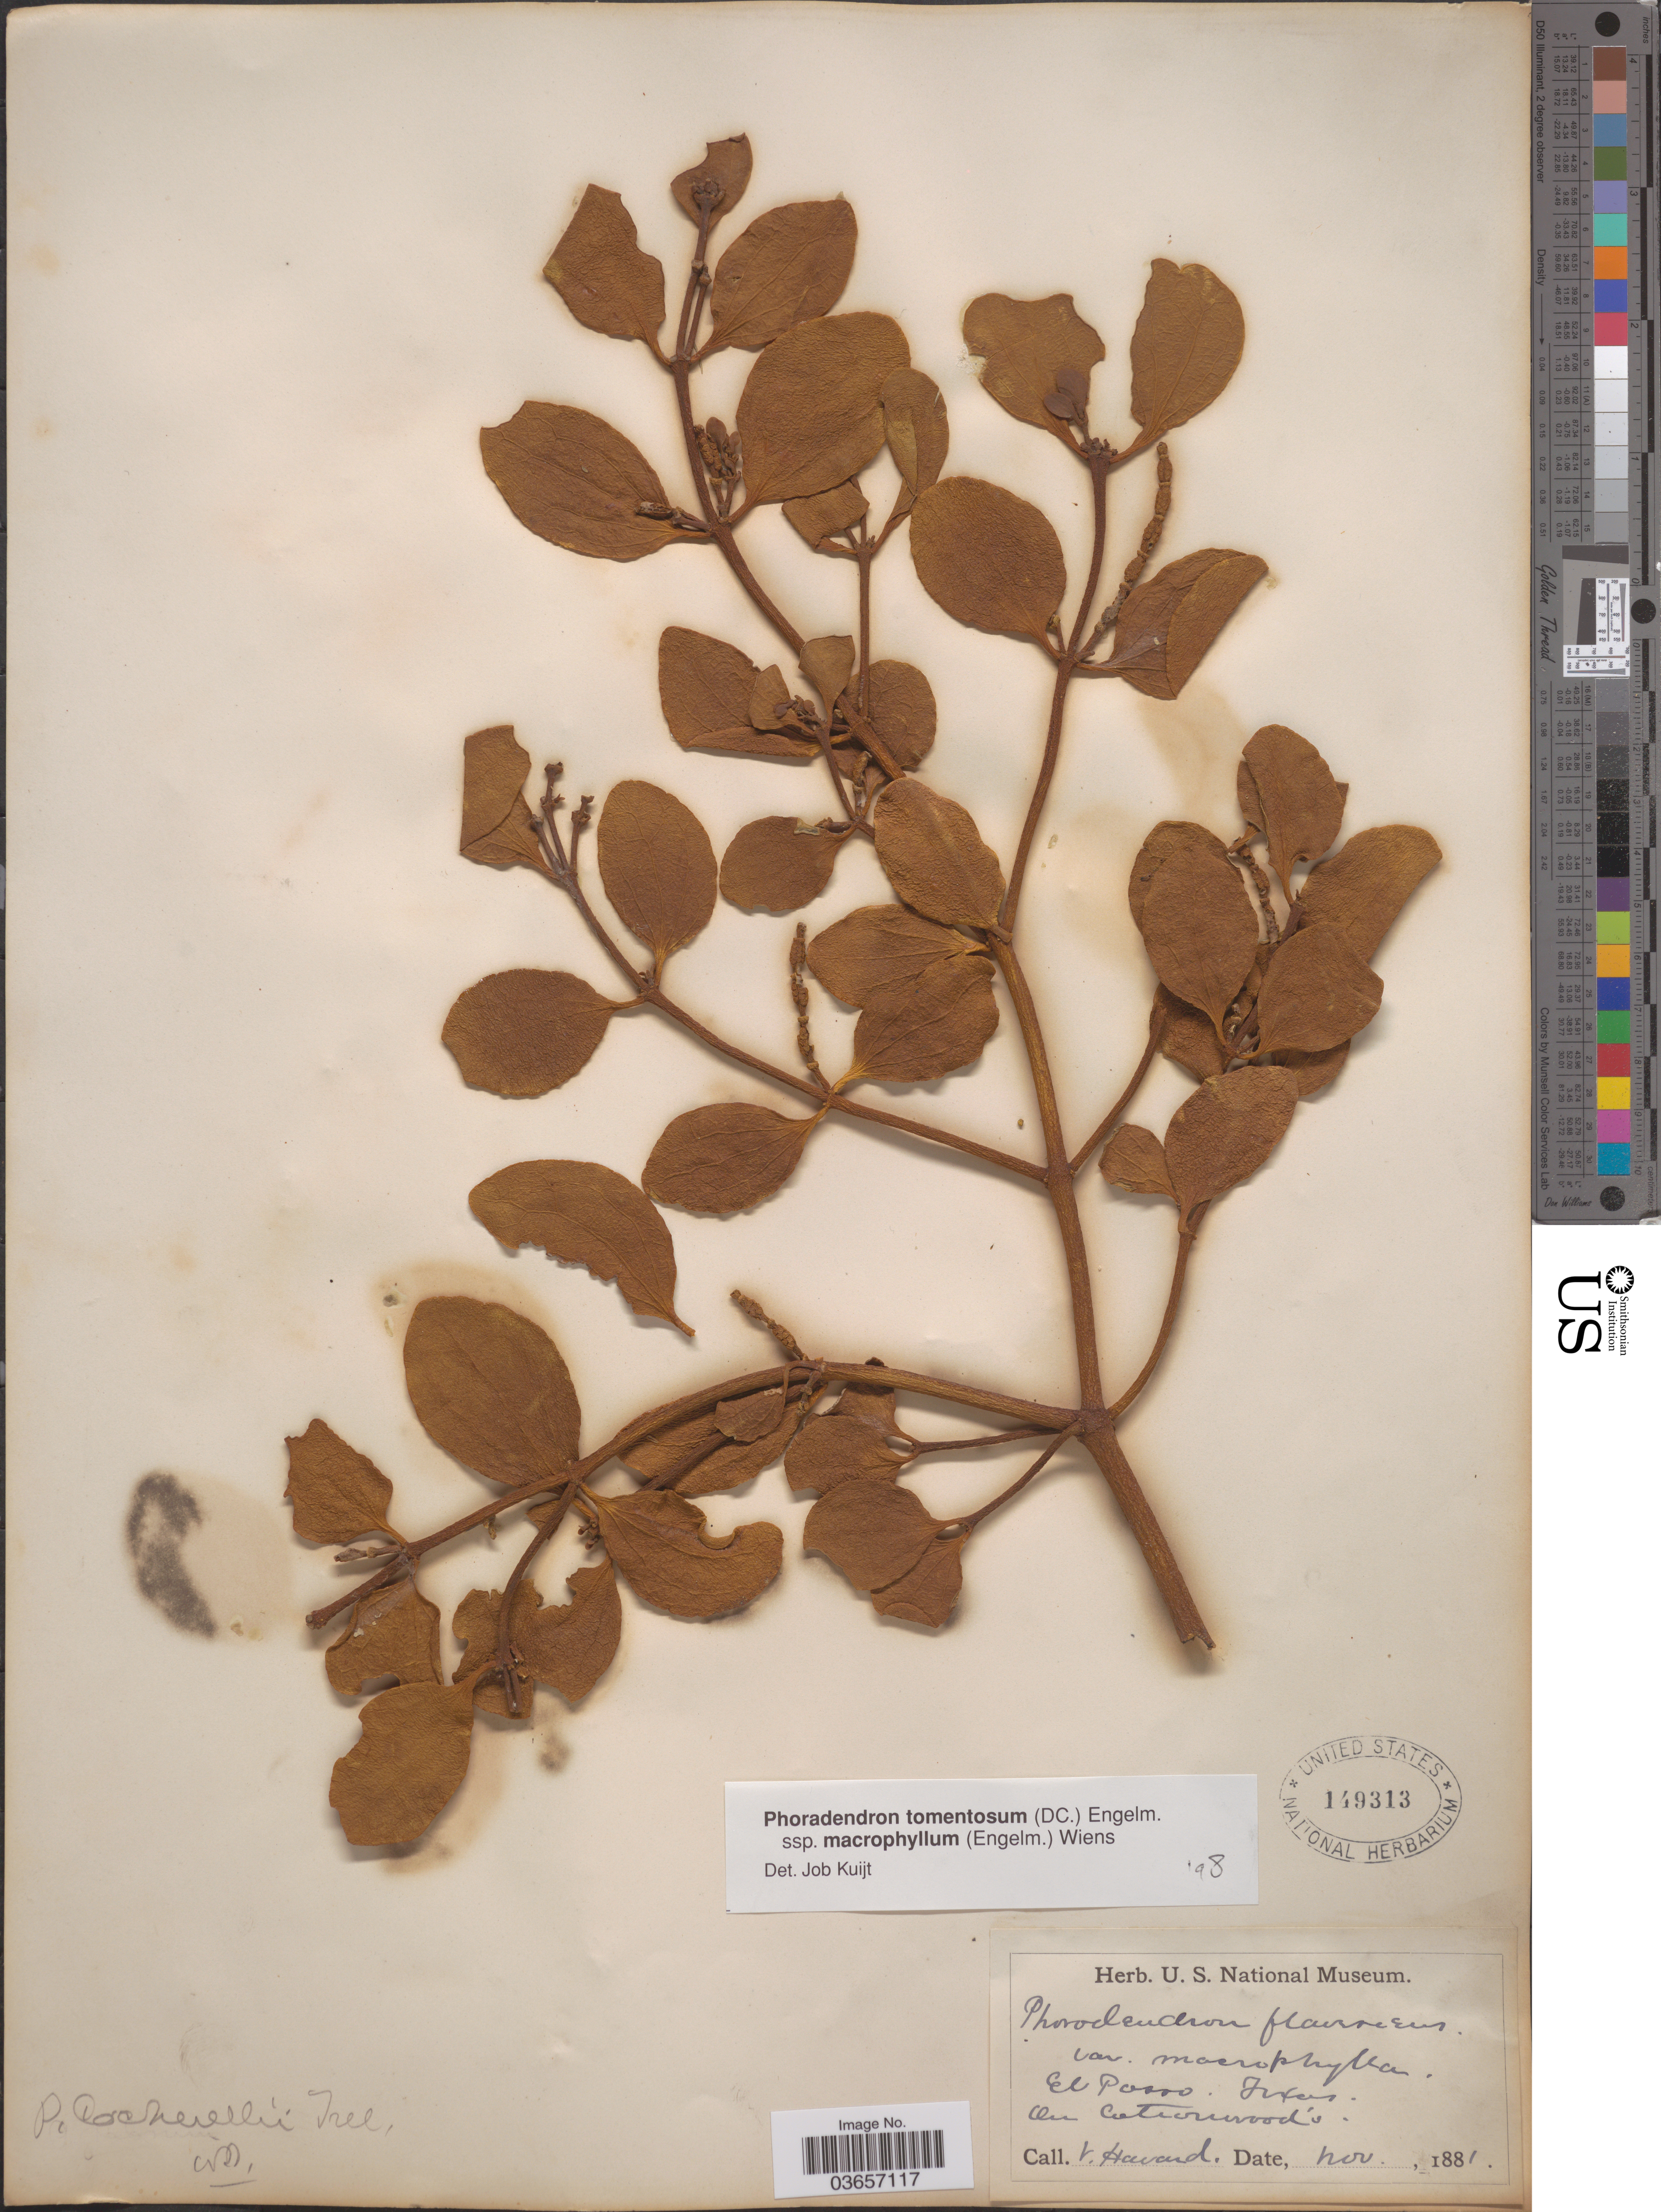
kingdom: Plantae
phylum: Tracheophyta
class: Magnoliopsida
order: Santalales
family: Viscaceae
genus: Phoradendron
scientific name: Phoradendron tomentosum var. macrophyllum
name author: (Engelm.) L.D. Benson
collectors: V. Havard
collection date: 1881-11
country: United States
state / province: Texas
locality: El Passo. On Cottonwood's.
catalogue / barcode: US 149313